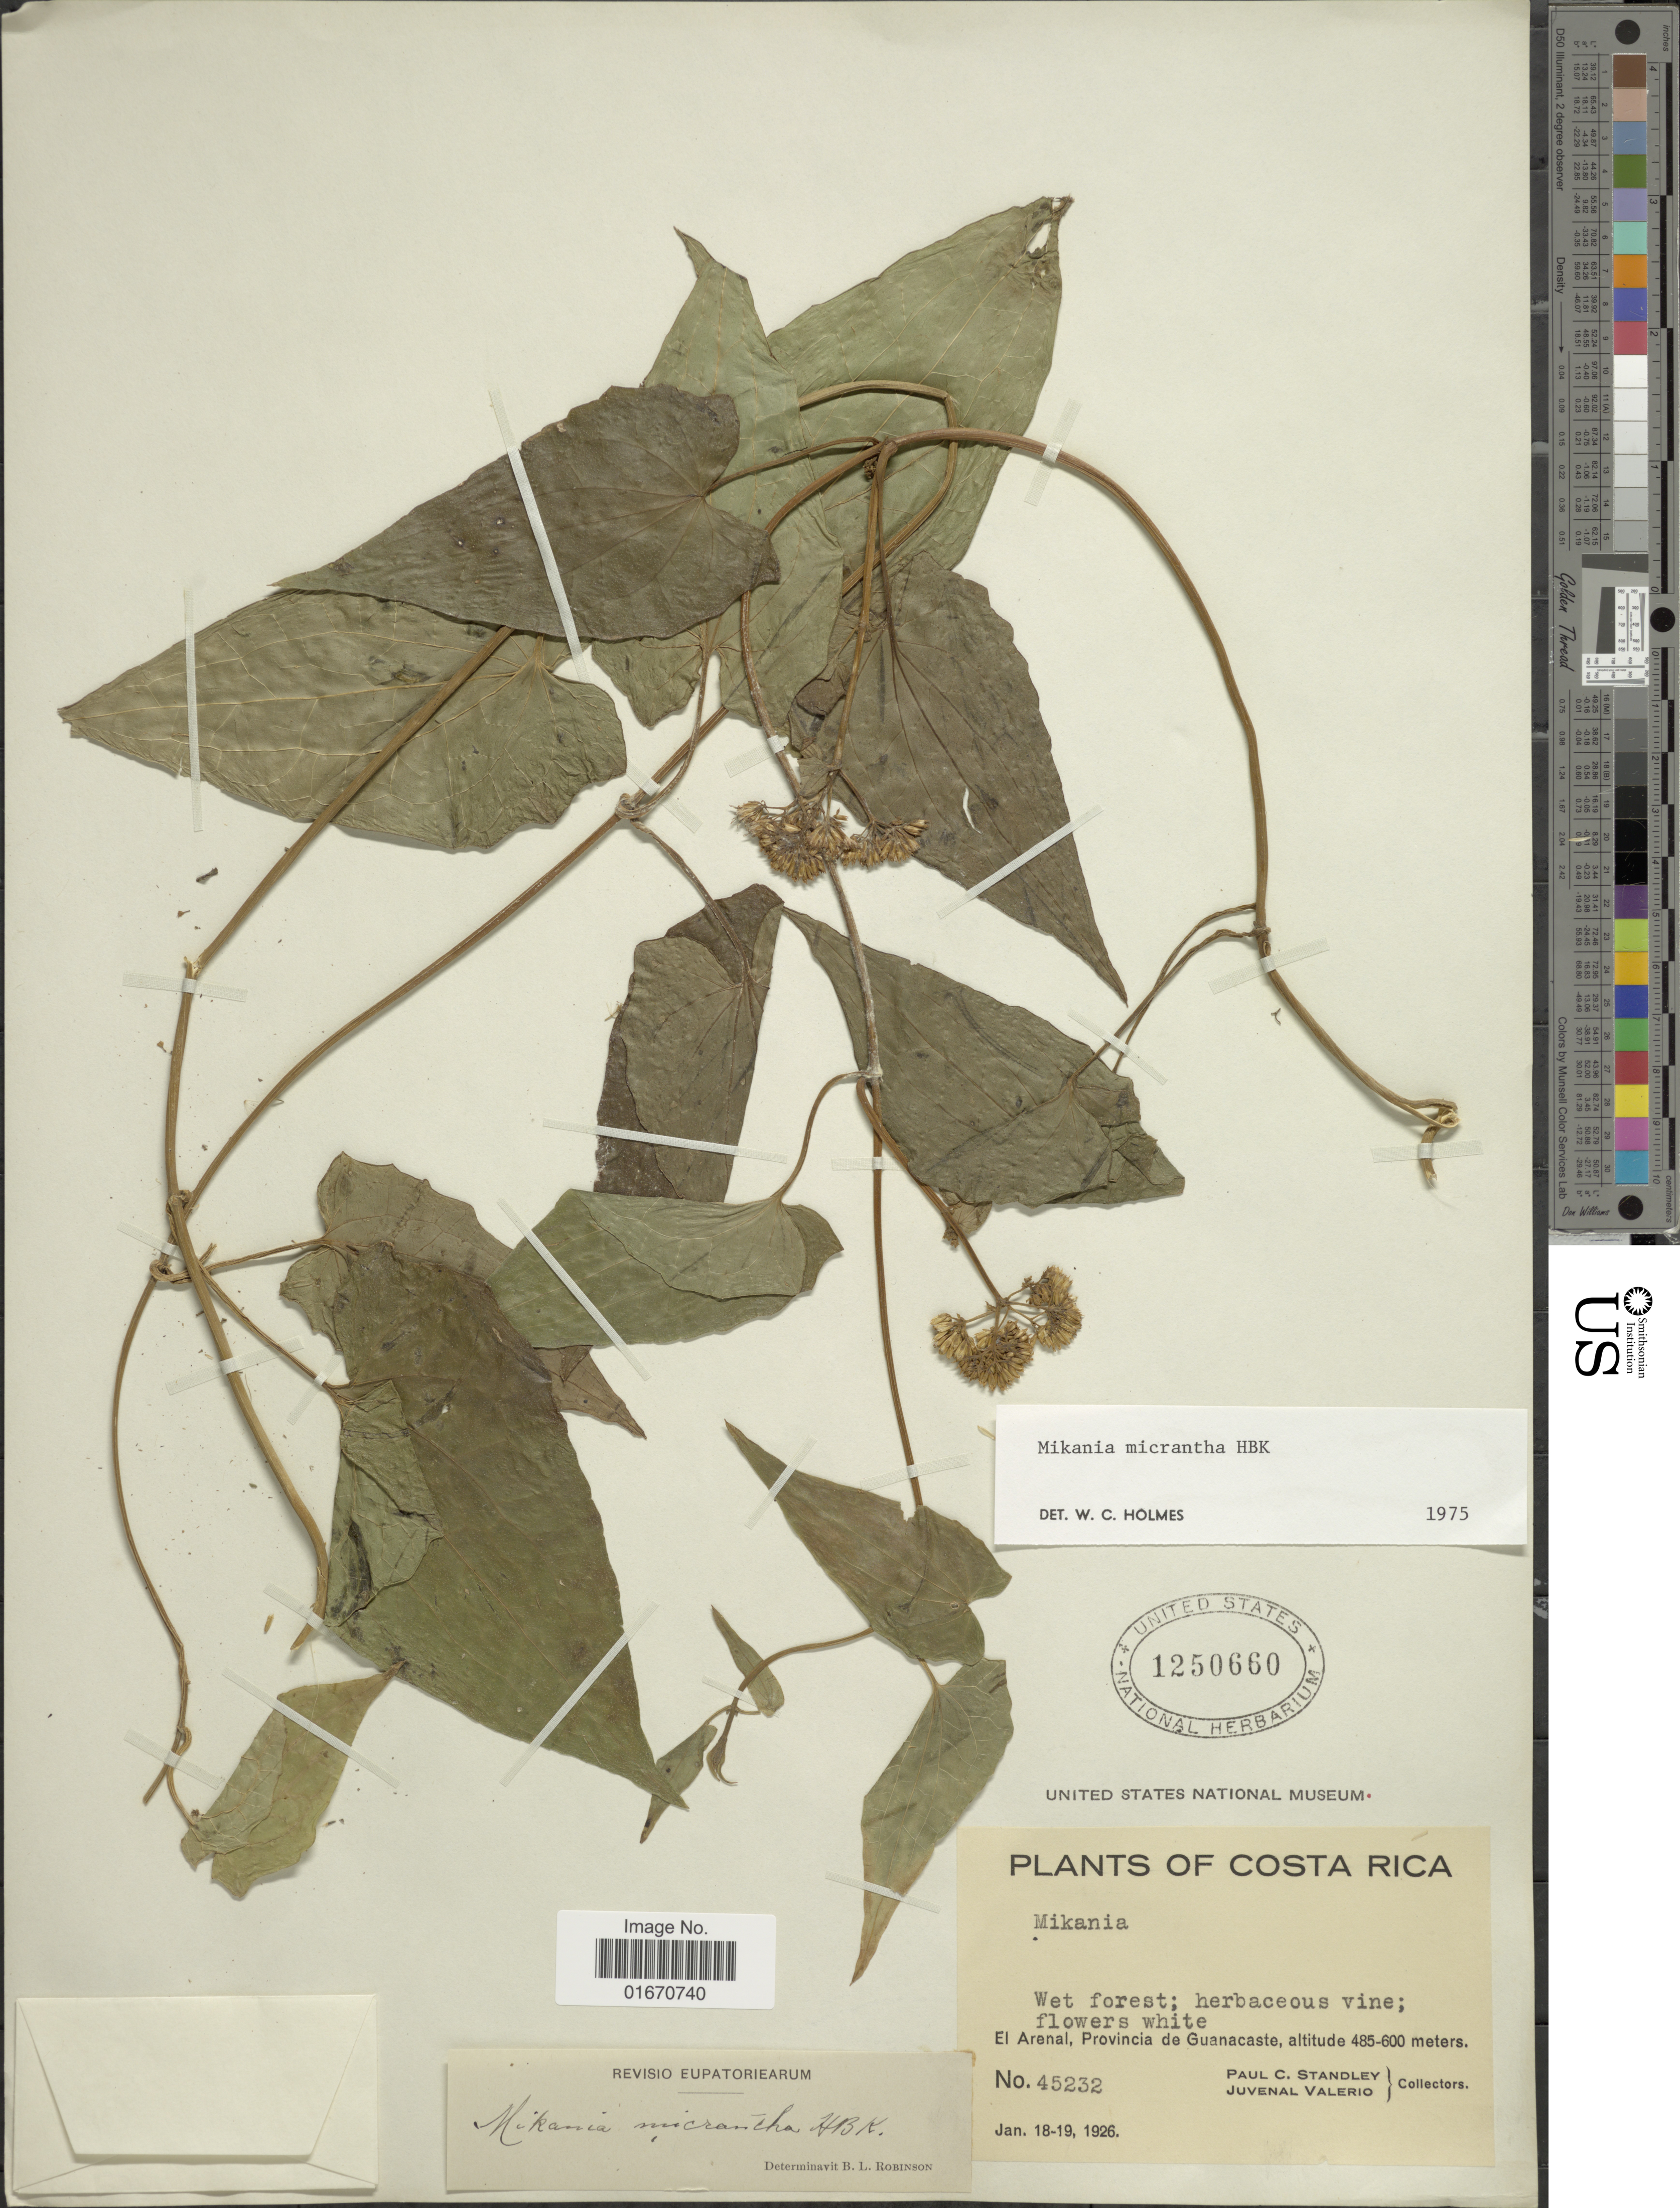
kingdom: Plantae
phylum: Tracheophyta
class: Magnoliopsida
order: Asterales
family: Asteraceae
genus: Mikania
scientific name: Mikania micrantha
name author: Kunth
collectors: P. C. Standley & J. Valerio R.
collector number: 45232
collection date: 1926-01-18/1926-01-19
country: Costa Rica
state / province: Guanacaste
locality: El Arenal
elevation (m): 485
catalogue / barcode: US 1250660